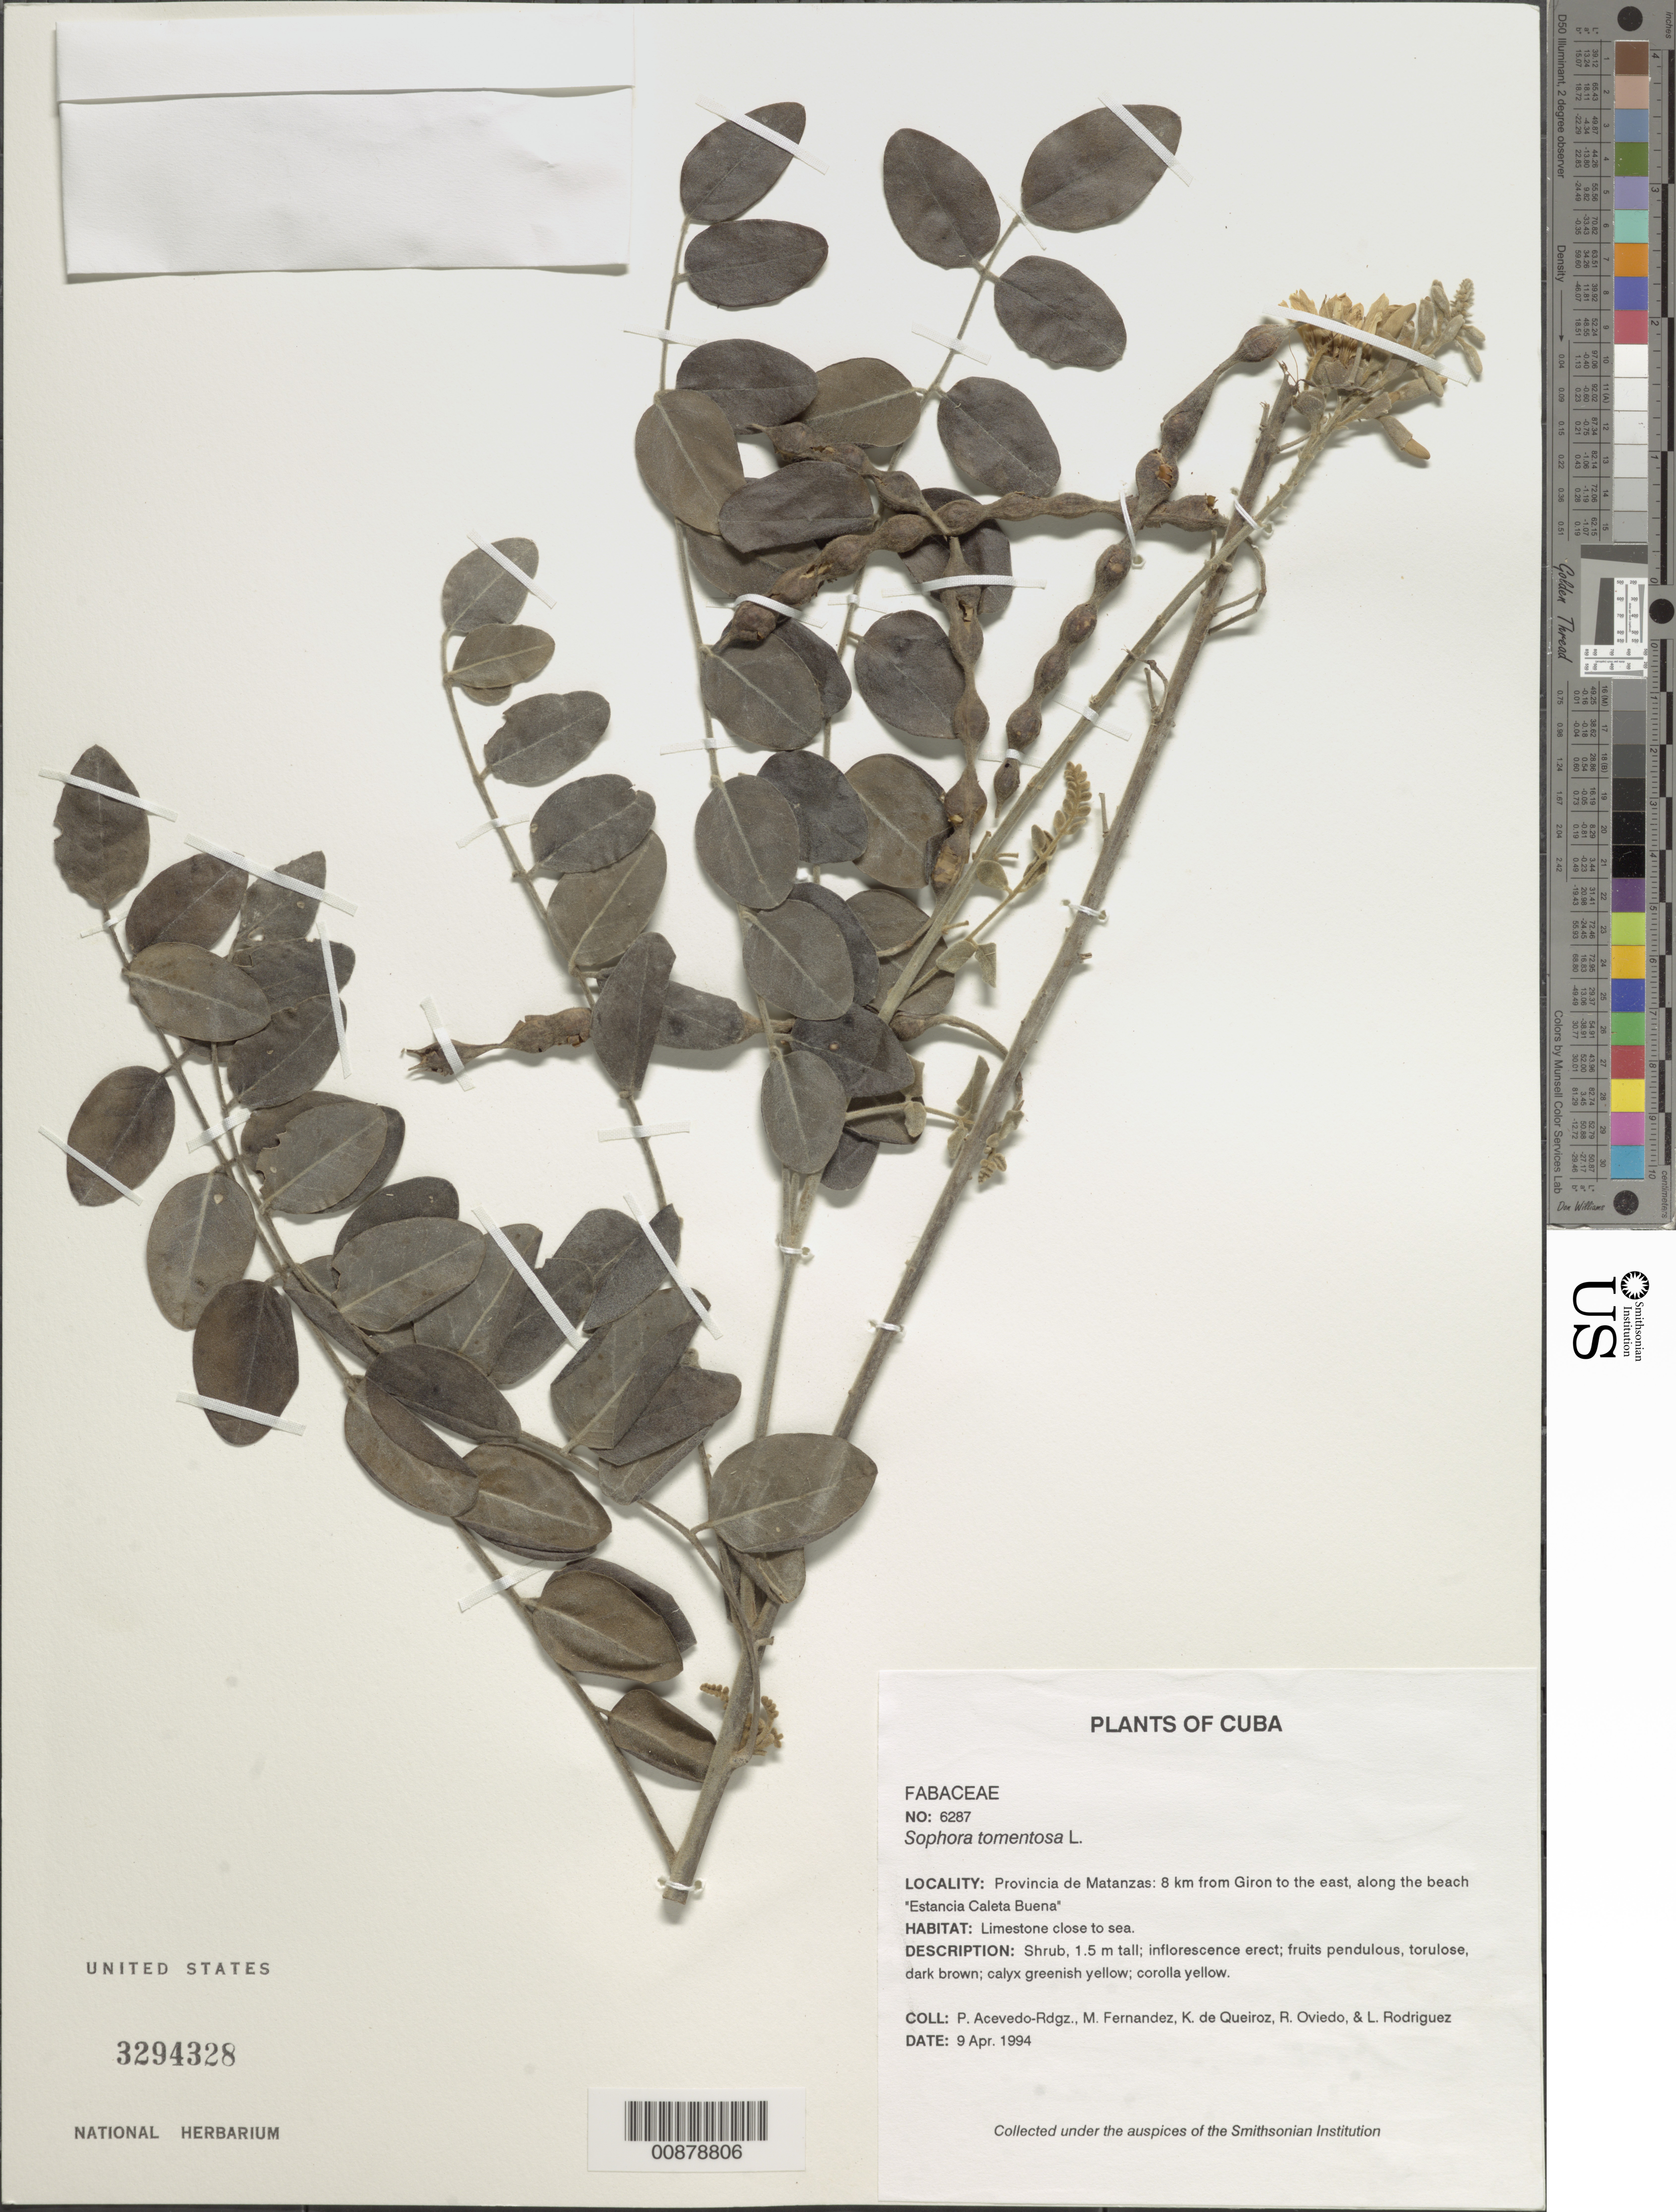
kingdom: Plantae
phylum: Tracheophyta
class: Magnoliopsida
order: Fabales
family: Fabaceae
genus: Sophora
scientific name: Sophora tomentosa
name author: L.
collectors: P. Acevedo-Rodr., M. Fernández, K. De Queiroz, R. Oviedo & L. Rodriguez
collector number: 6287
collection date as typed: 09 Apr 1994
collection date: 1994-04-09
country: Cuba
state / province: Matanzas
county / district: Municipio de Ciénaga de Zapata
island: Cuba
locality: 8 km from Giron to the east, along the beach "Estancia Caleta Buena"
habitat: Limestone close to sea.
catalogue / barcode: US 3294328